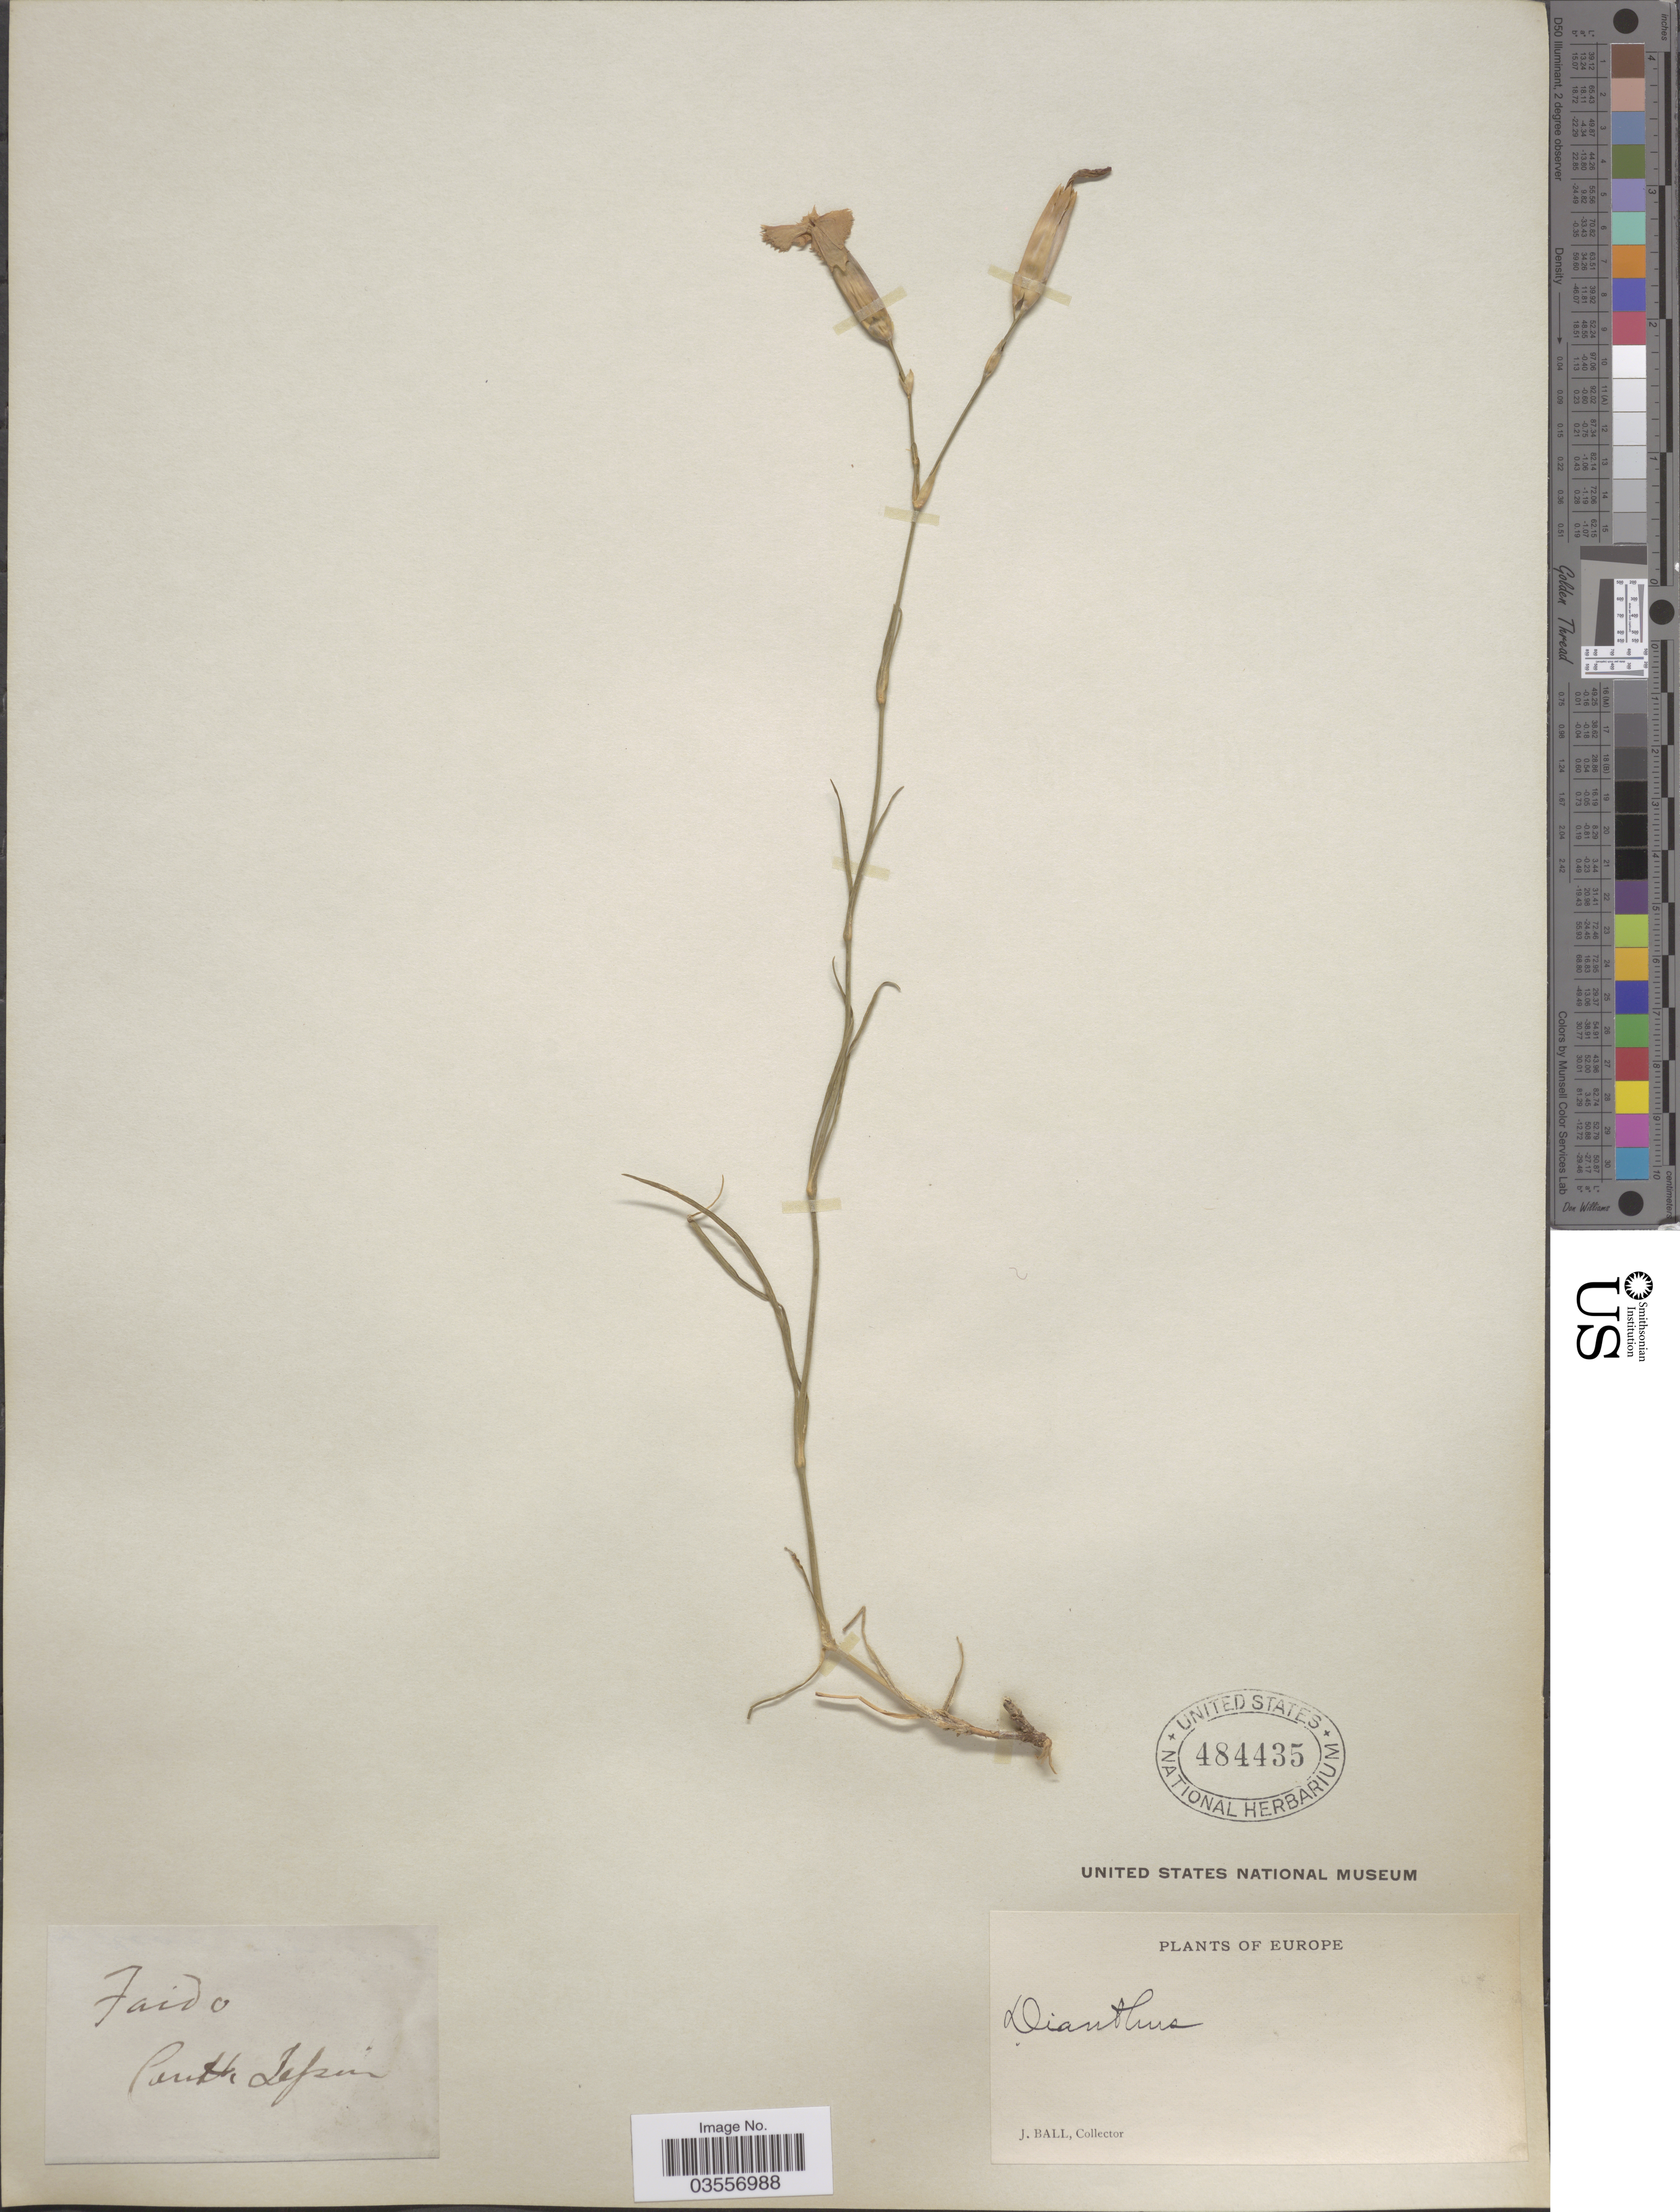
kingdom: Plantae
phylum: Tracheophyta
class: Magnoliopsida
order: Caryophyllales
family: Caryophyllaceae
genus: Dianthus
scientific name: Dianthus sp.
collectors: J. Ball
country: Switzerland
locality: Faido. South Tessin. Europe.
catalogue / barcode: US 484435